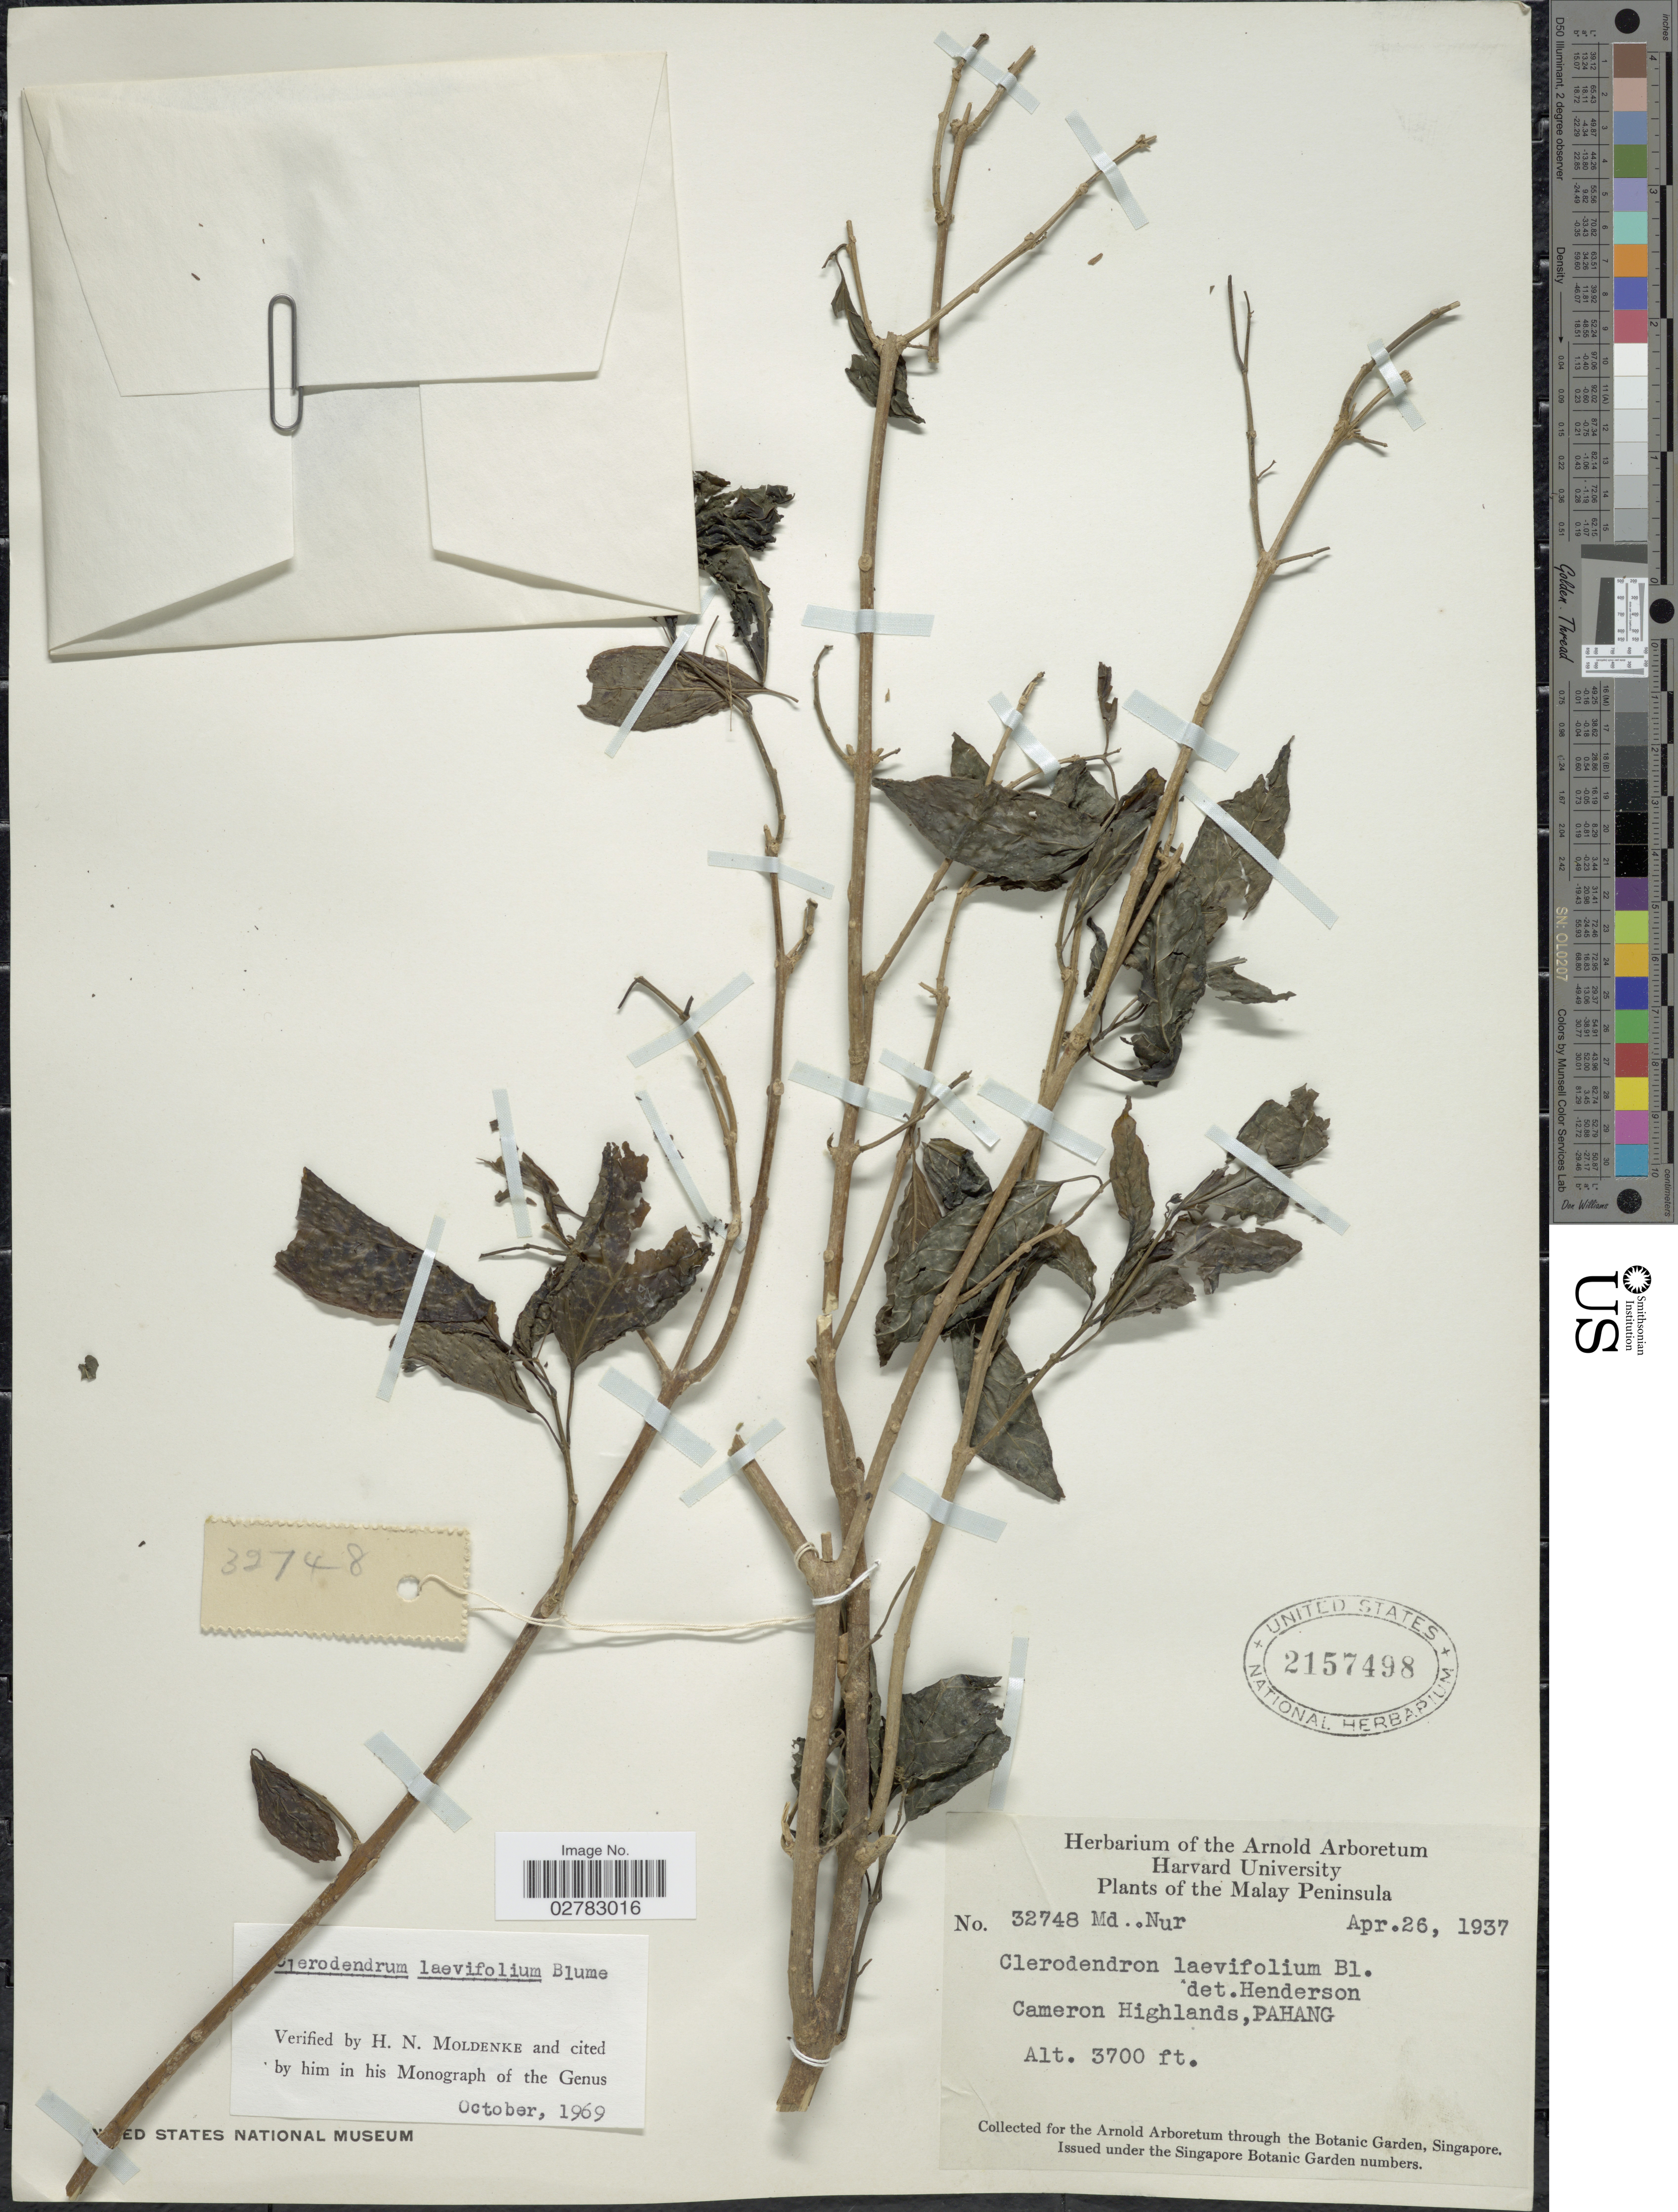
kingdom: Plantae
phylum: Tracheophyta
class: Magnoliopsida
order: Lamiales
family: Lamiaceae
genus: Clerodendrum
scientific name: Clerodendrum laevifolium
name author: Blume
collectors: M. Nur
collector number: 32748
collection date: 1937-04-26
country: Malaysia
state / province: Pahang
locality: Malay Peninsula. Cameron Highlands.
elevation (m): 1128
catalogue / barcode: US 2157498